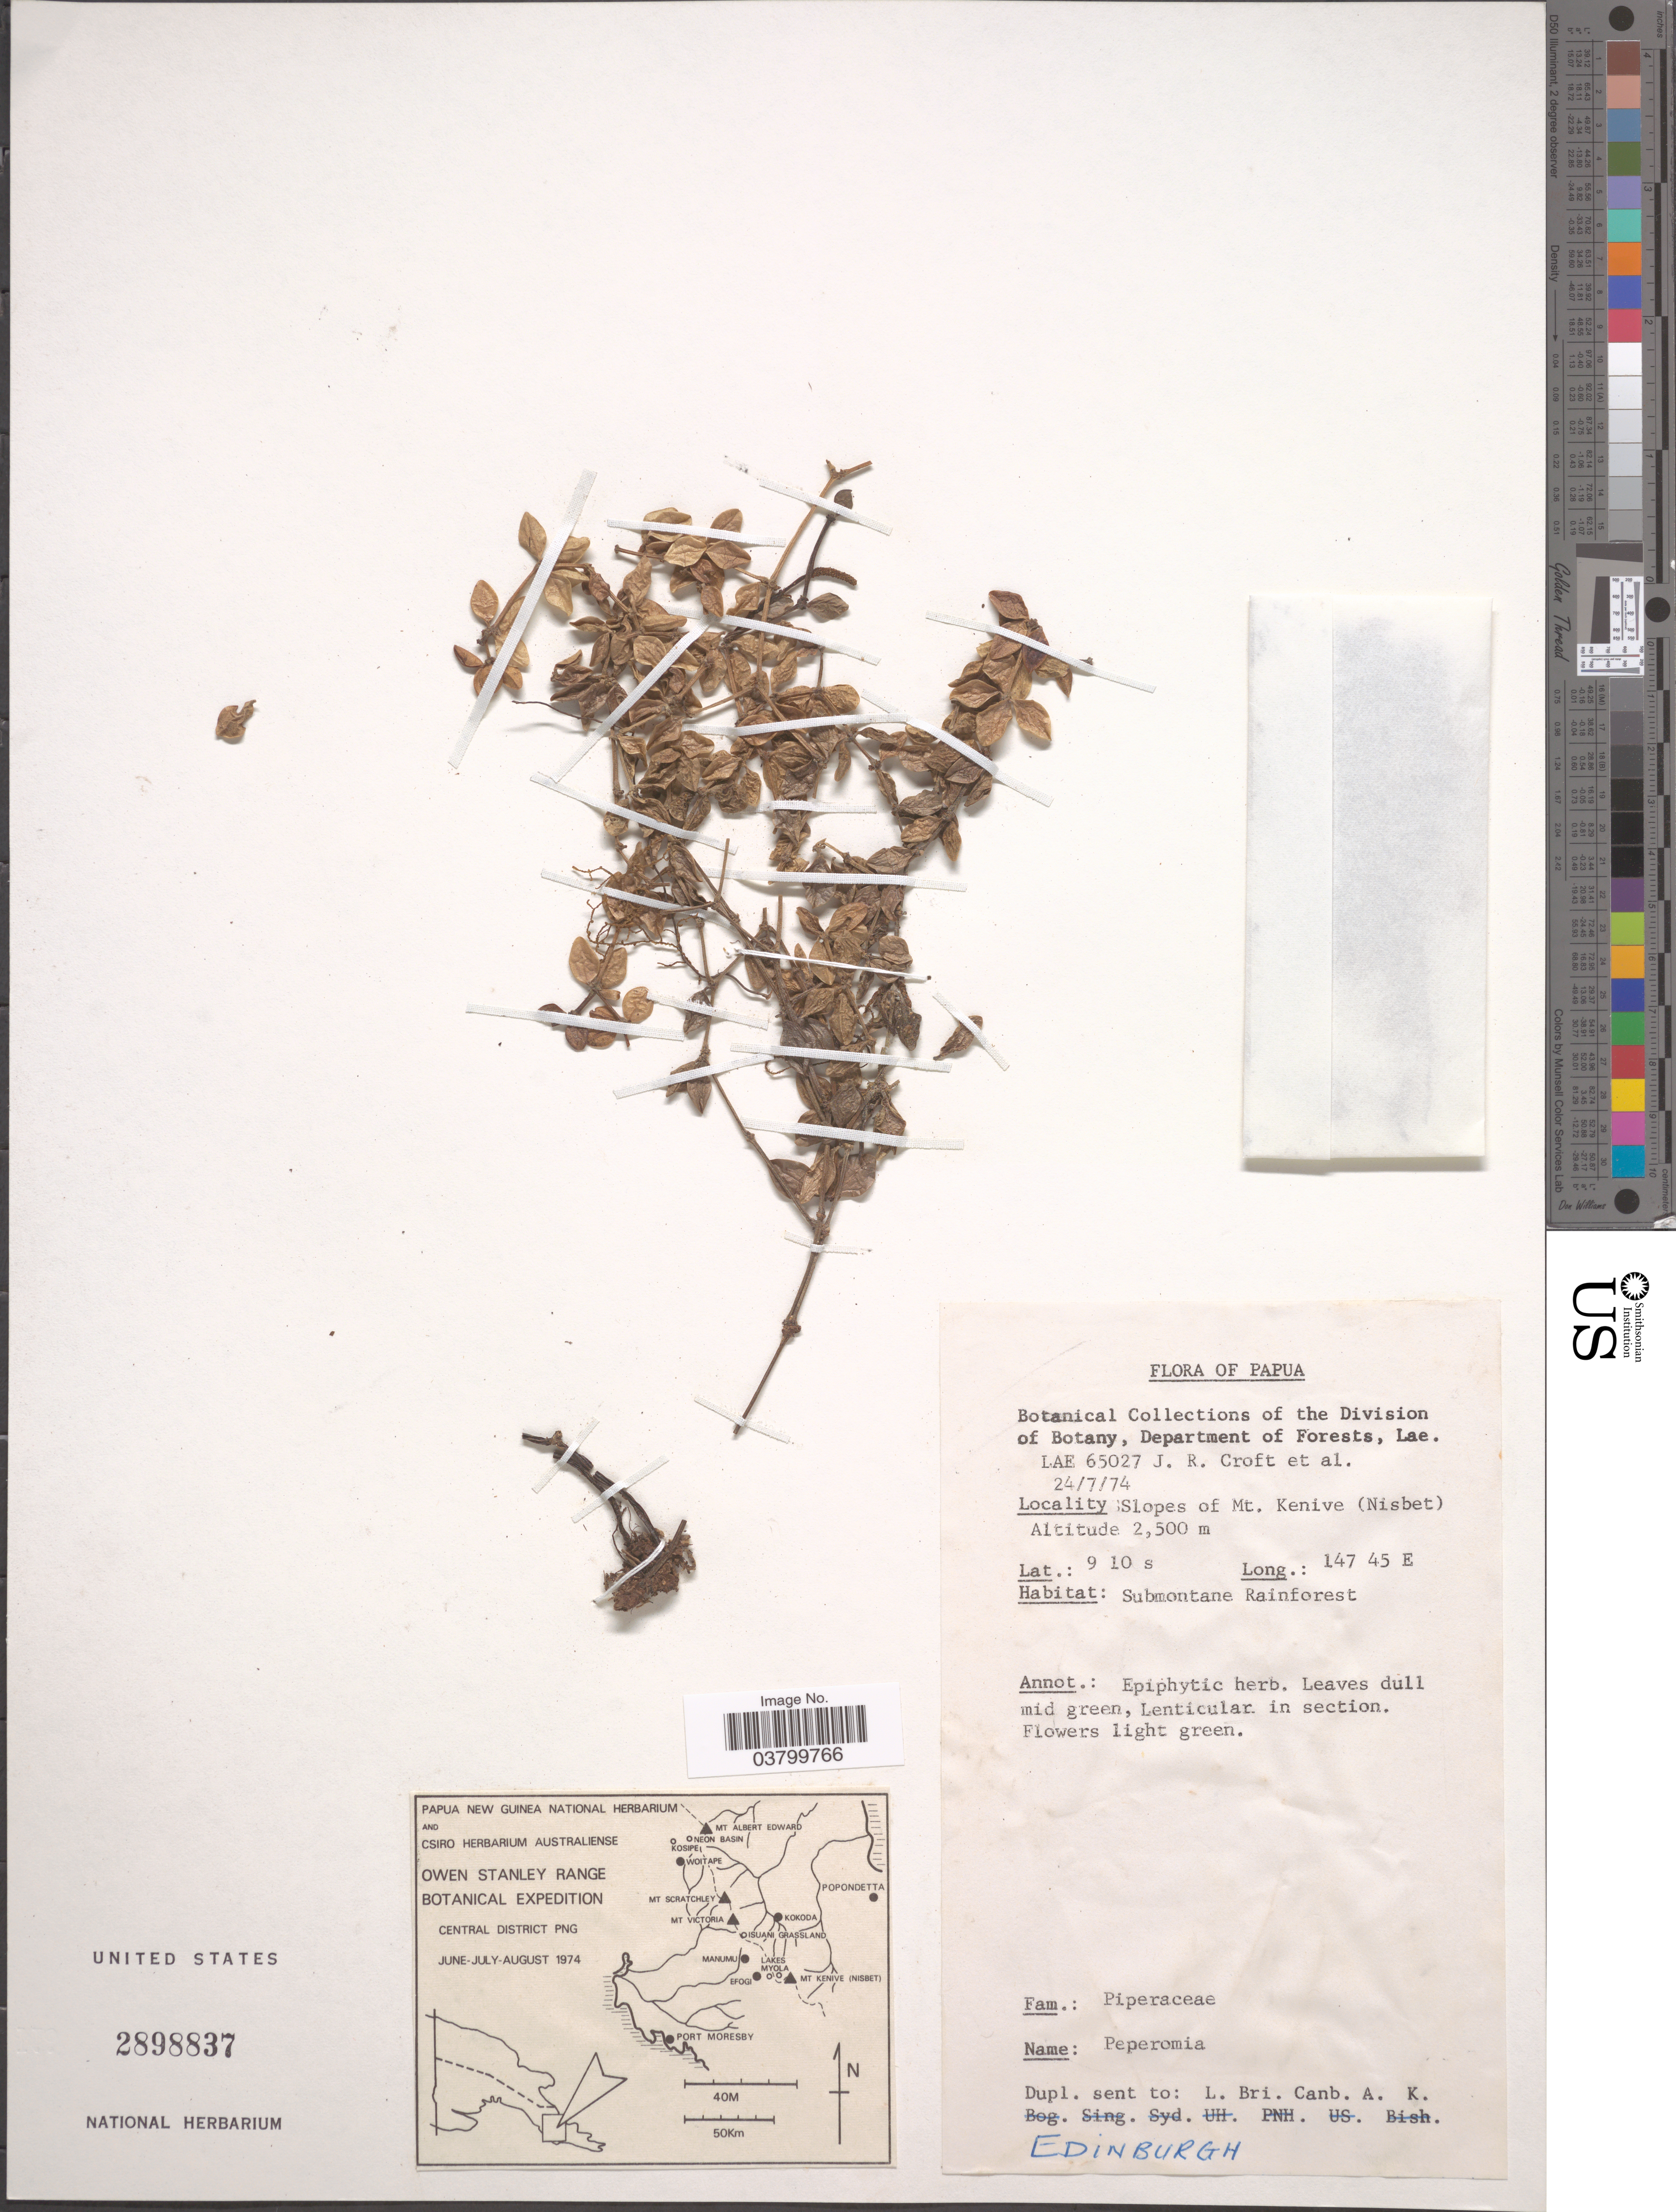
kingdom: Plantae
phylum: Tracheophyta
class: Magnoliopsida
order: Piperales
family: Piperaceae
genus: Peperomia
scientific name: Peperomia sp.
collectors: J. R. Croft & et al.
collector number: LAE65027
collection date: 1974-07-24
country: Papua New Guinea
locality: Slopes of Mt. Kenive(Nisbet).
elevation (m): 2500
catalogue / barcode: US 2898837